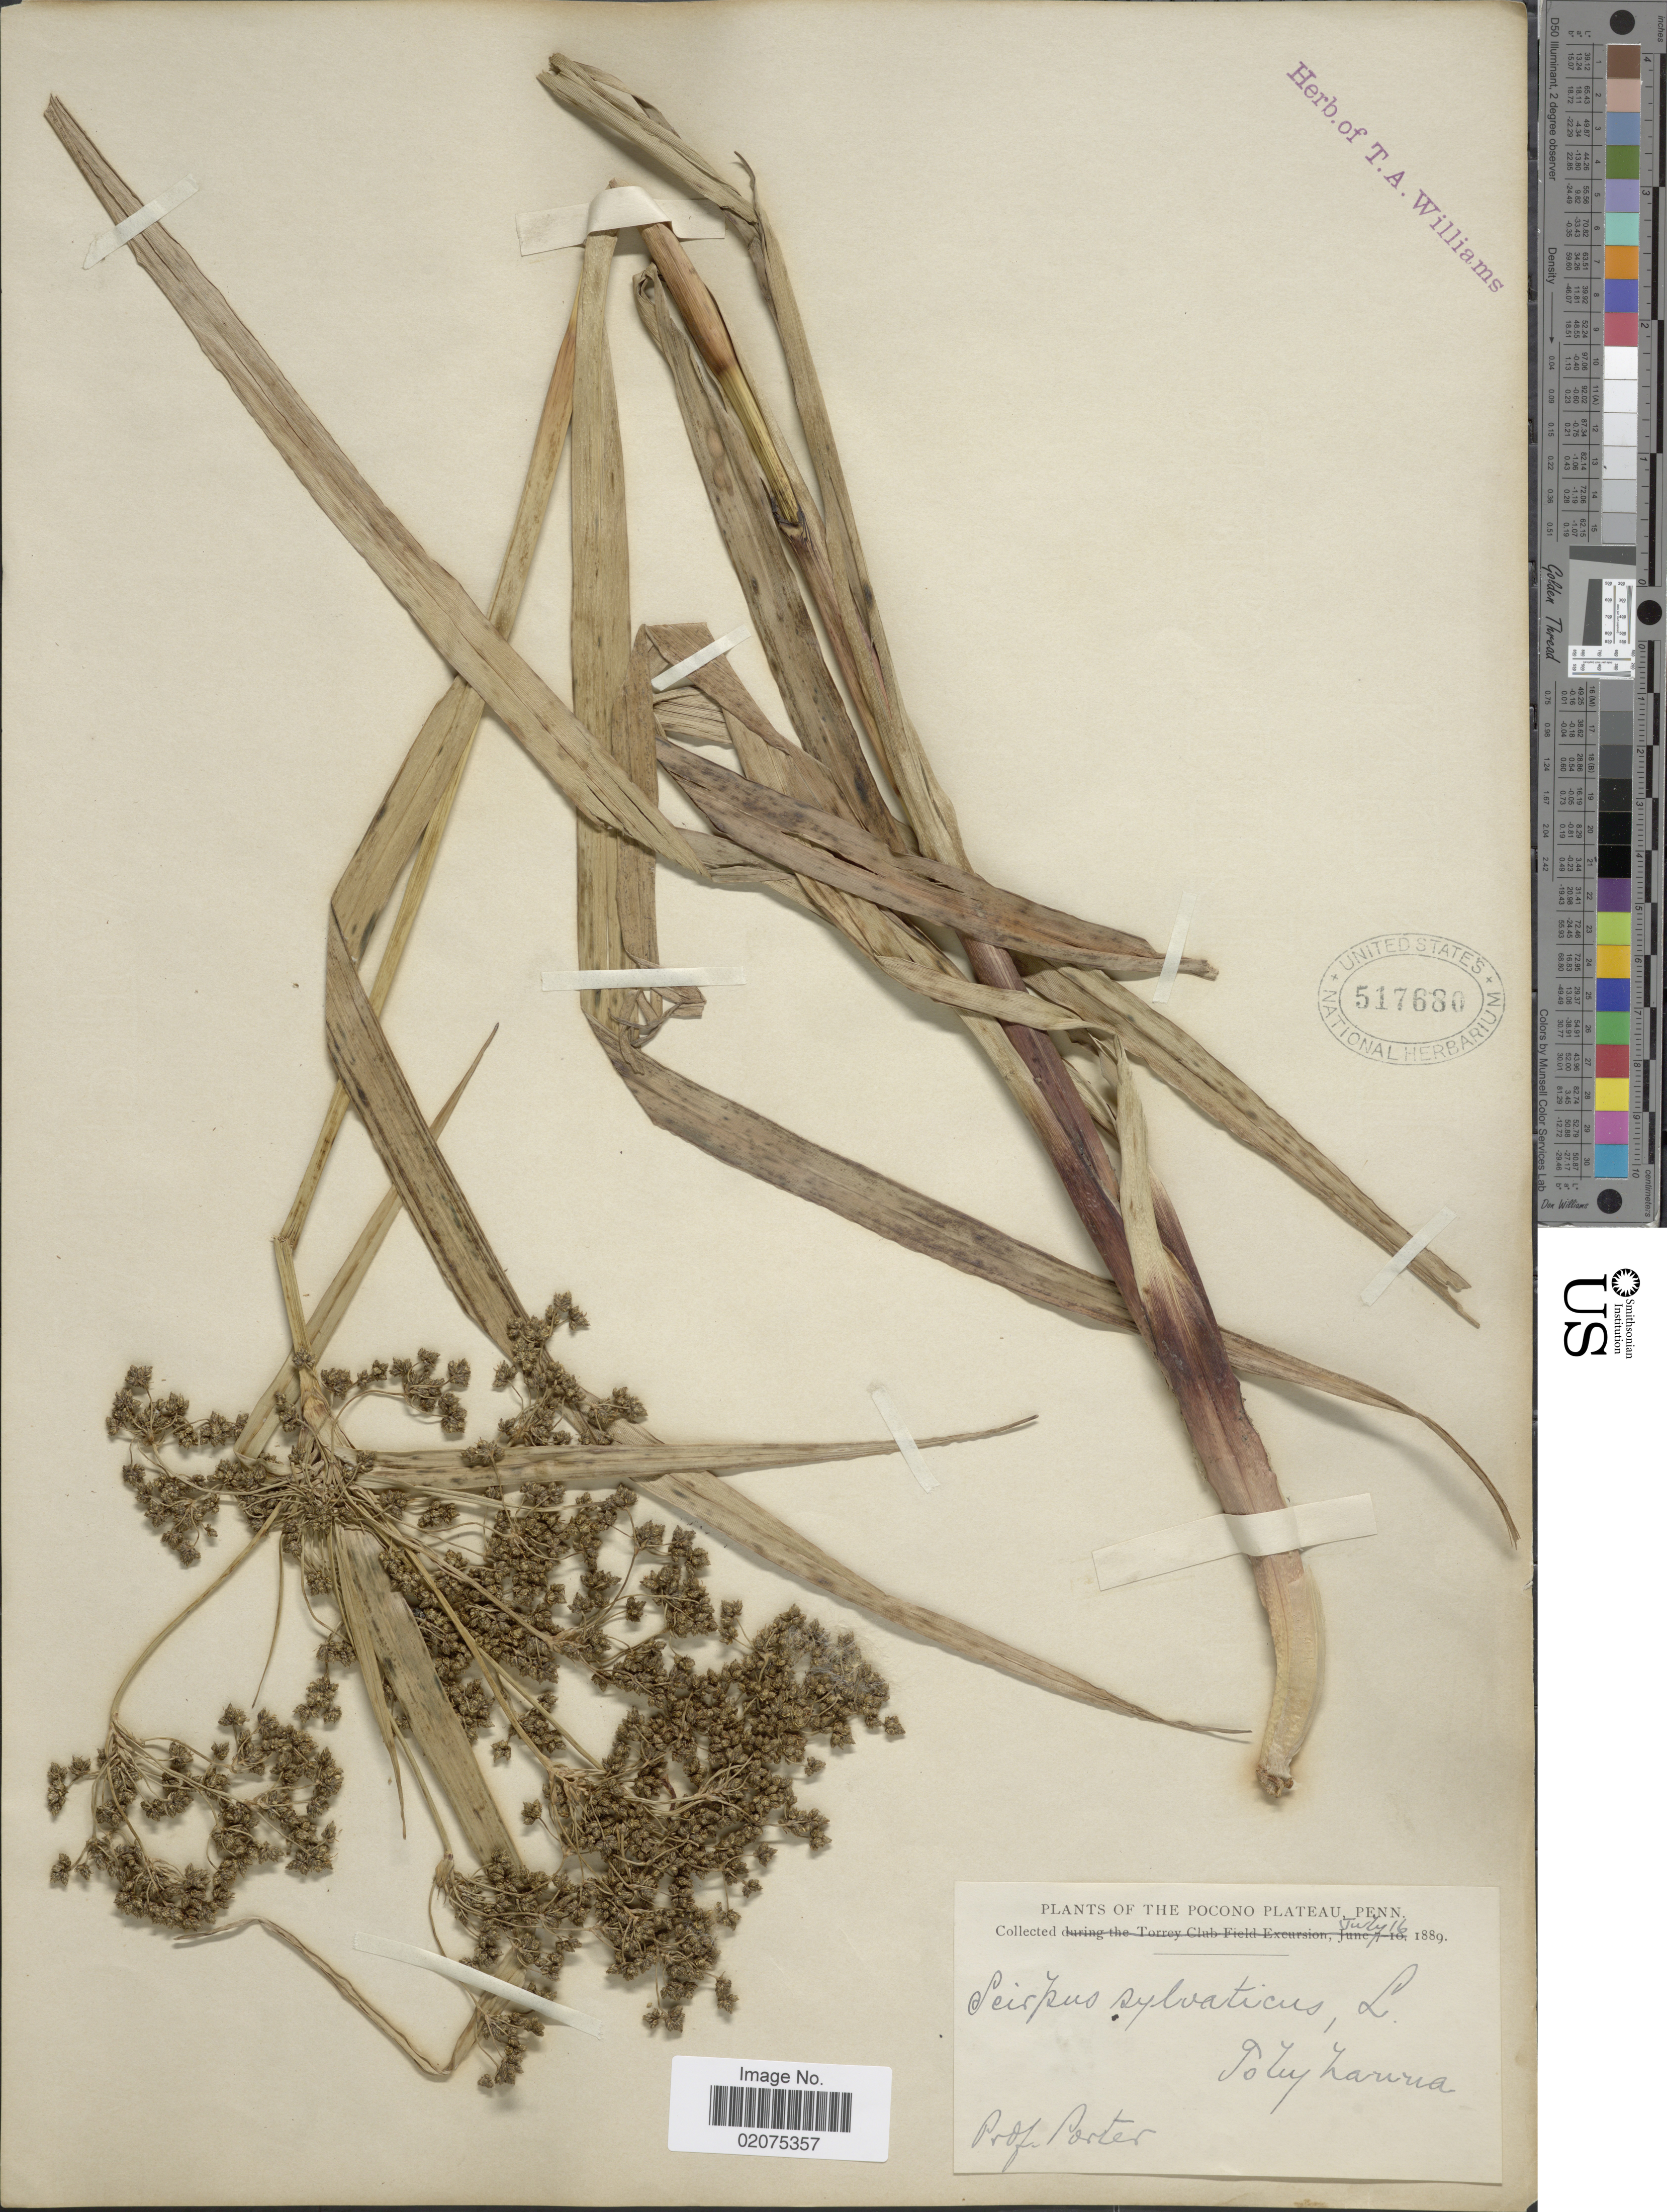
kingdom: Plantae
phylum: Tracheophyta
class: Liliopsida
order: Poales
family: Cyperaceae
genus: Scirpus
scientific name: Scirpus expansus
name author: Fernald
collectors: -- Porter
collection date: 1889-07-16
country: United States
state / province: Pennsylvania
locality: The Pocono Plateau, Penn. Tobyhanna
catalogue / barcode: US 517680